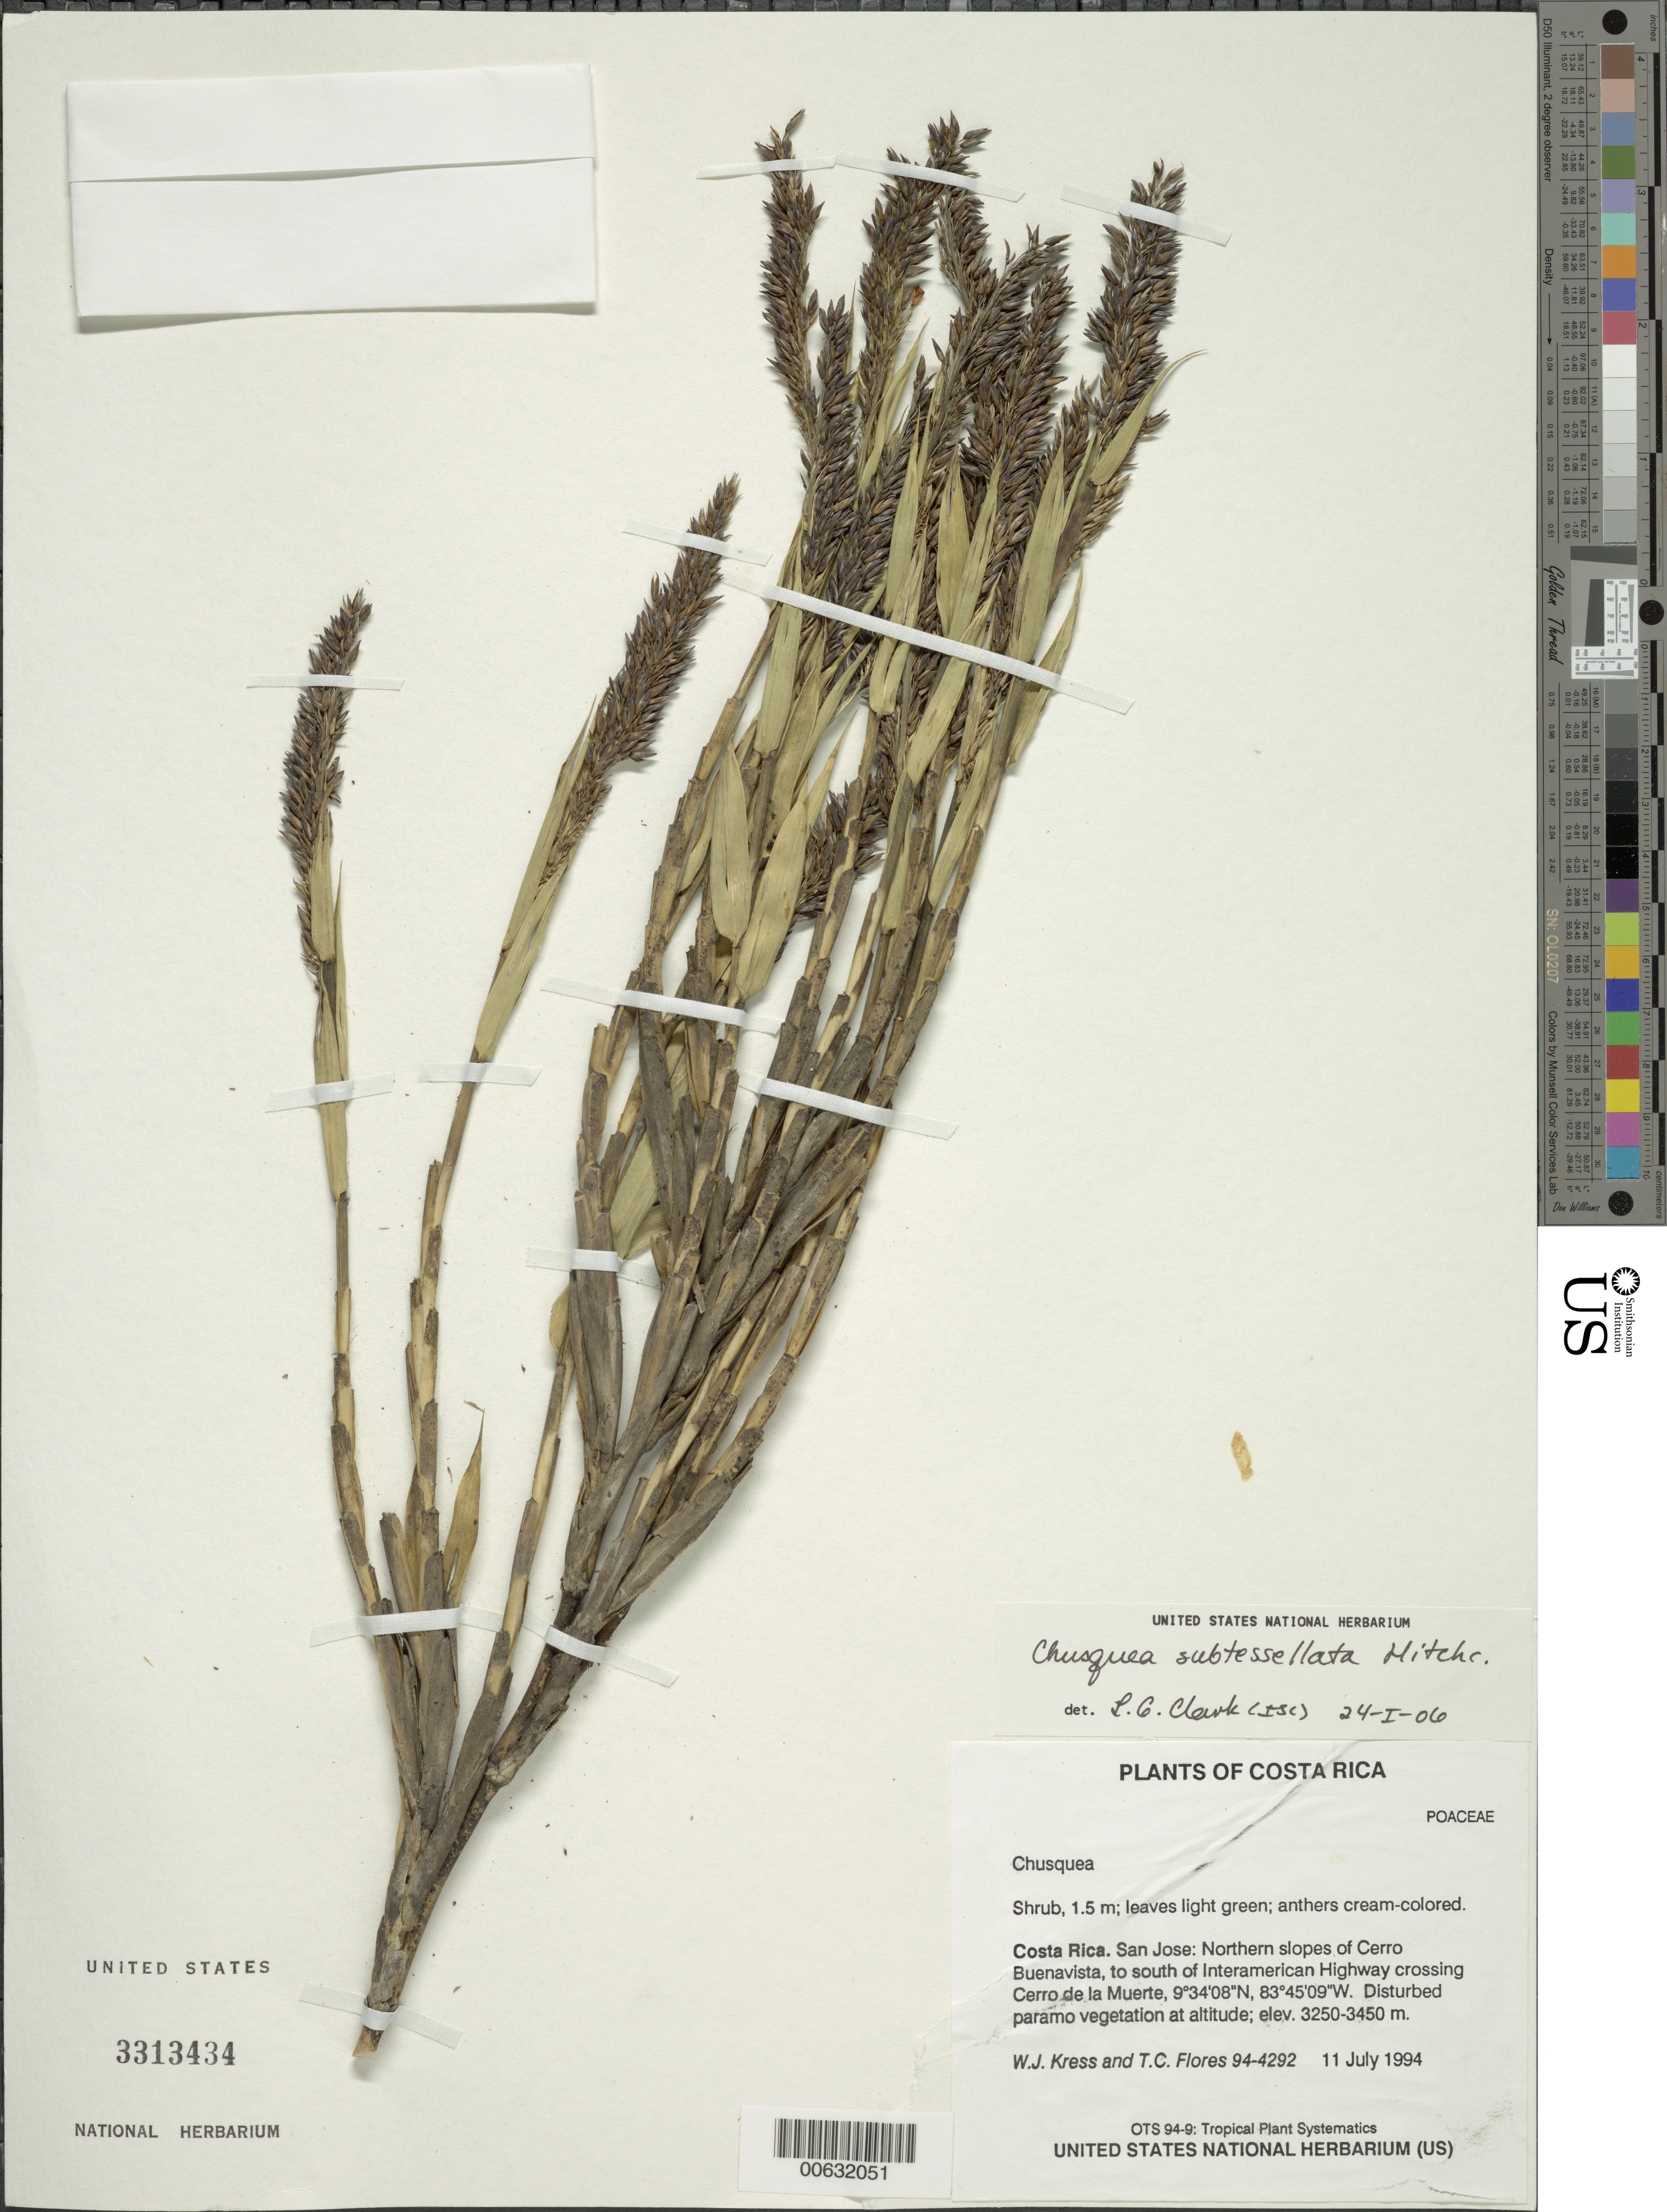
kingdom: Plantae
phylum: Tracheophyta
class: Liliopsida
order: Poales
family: Poaceae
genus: Chusquea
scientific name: Chusquea subtessellata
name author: Hitchc.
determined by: Clark, L. C.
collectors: W. J. Kress & T. C. Flores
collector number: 94-4292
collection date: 1994-07-11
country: Costa Rica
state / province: San Jose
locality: Northern slopes of Cerro Buenavista, to south of Interamerican Highway crossing Cerro de la Muerte. Disturbed paramo vegetation at altitude.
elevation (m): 3250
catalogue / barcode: US 3313434